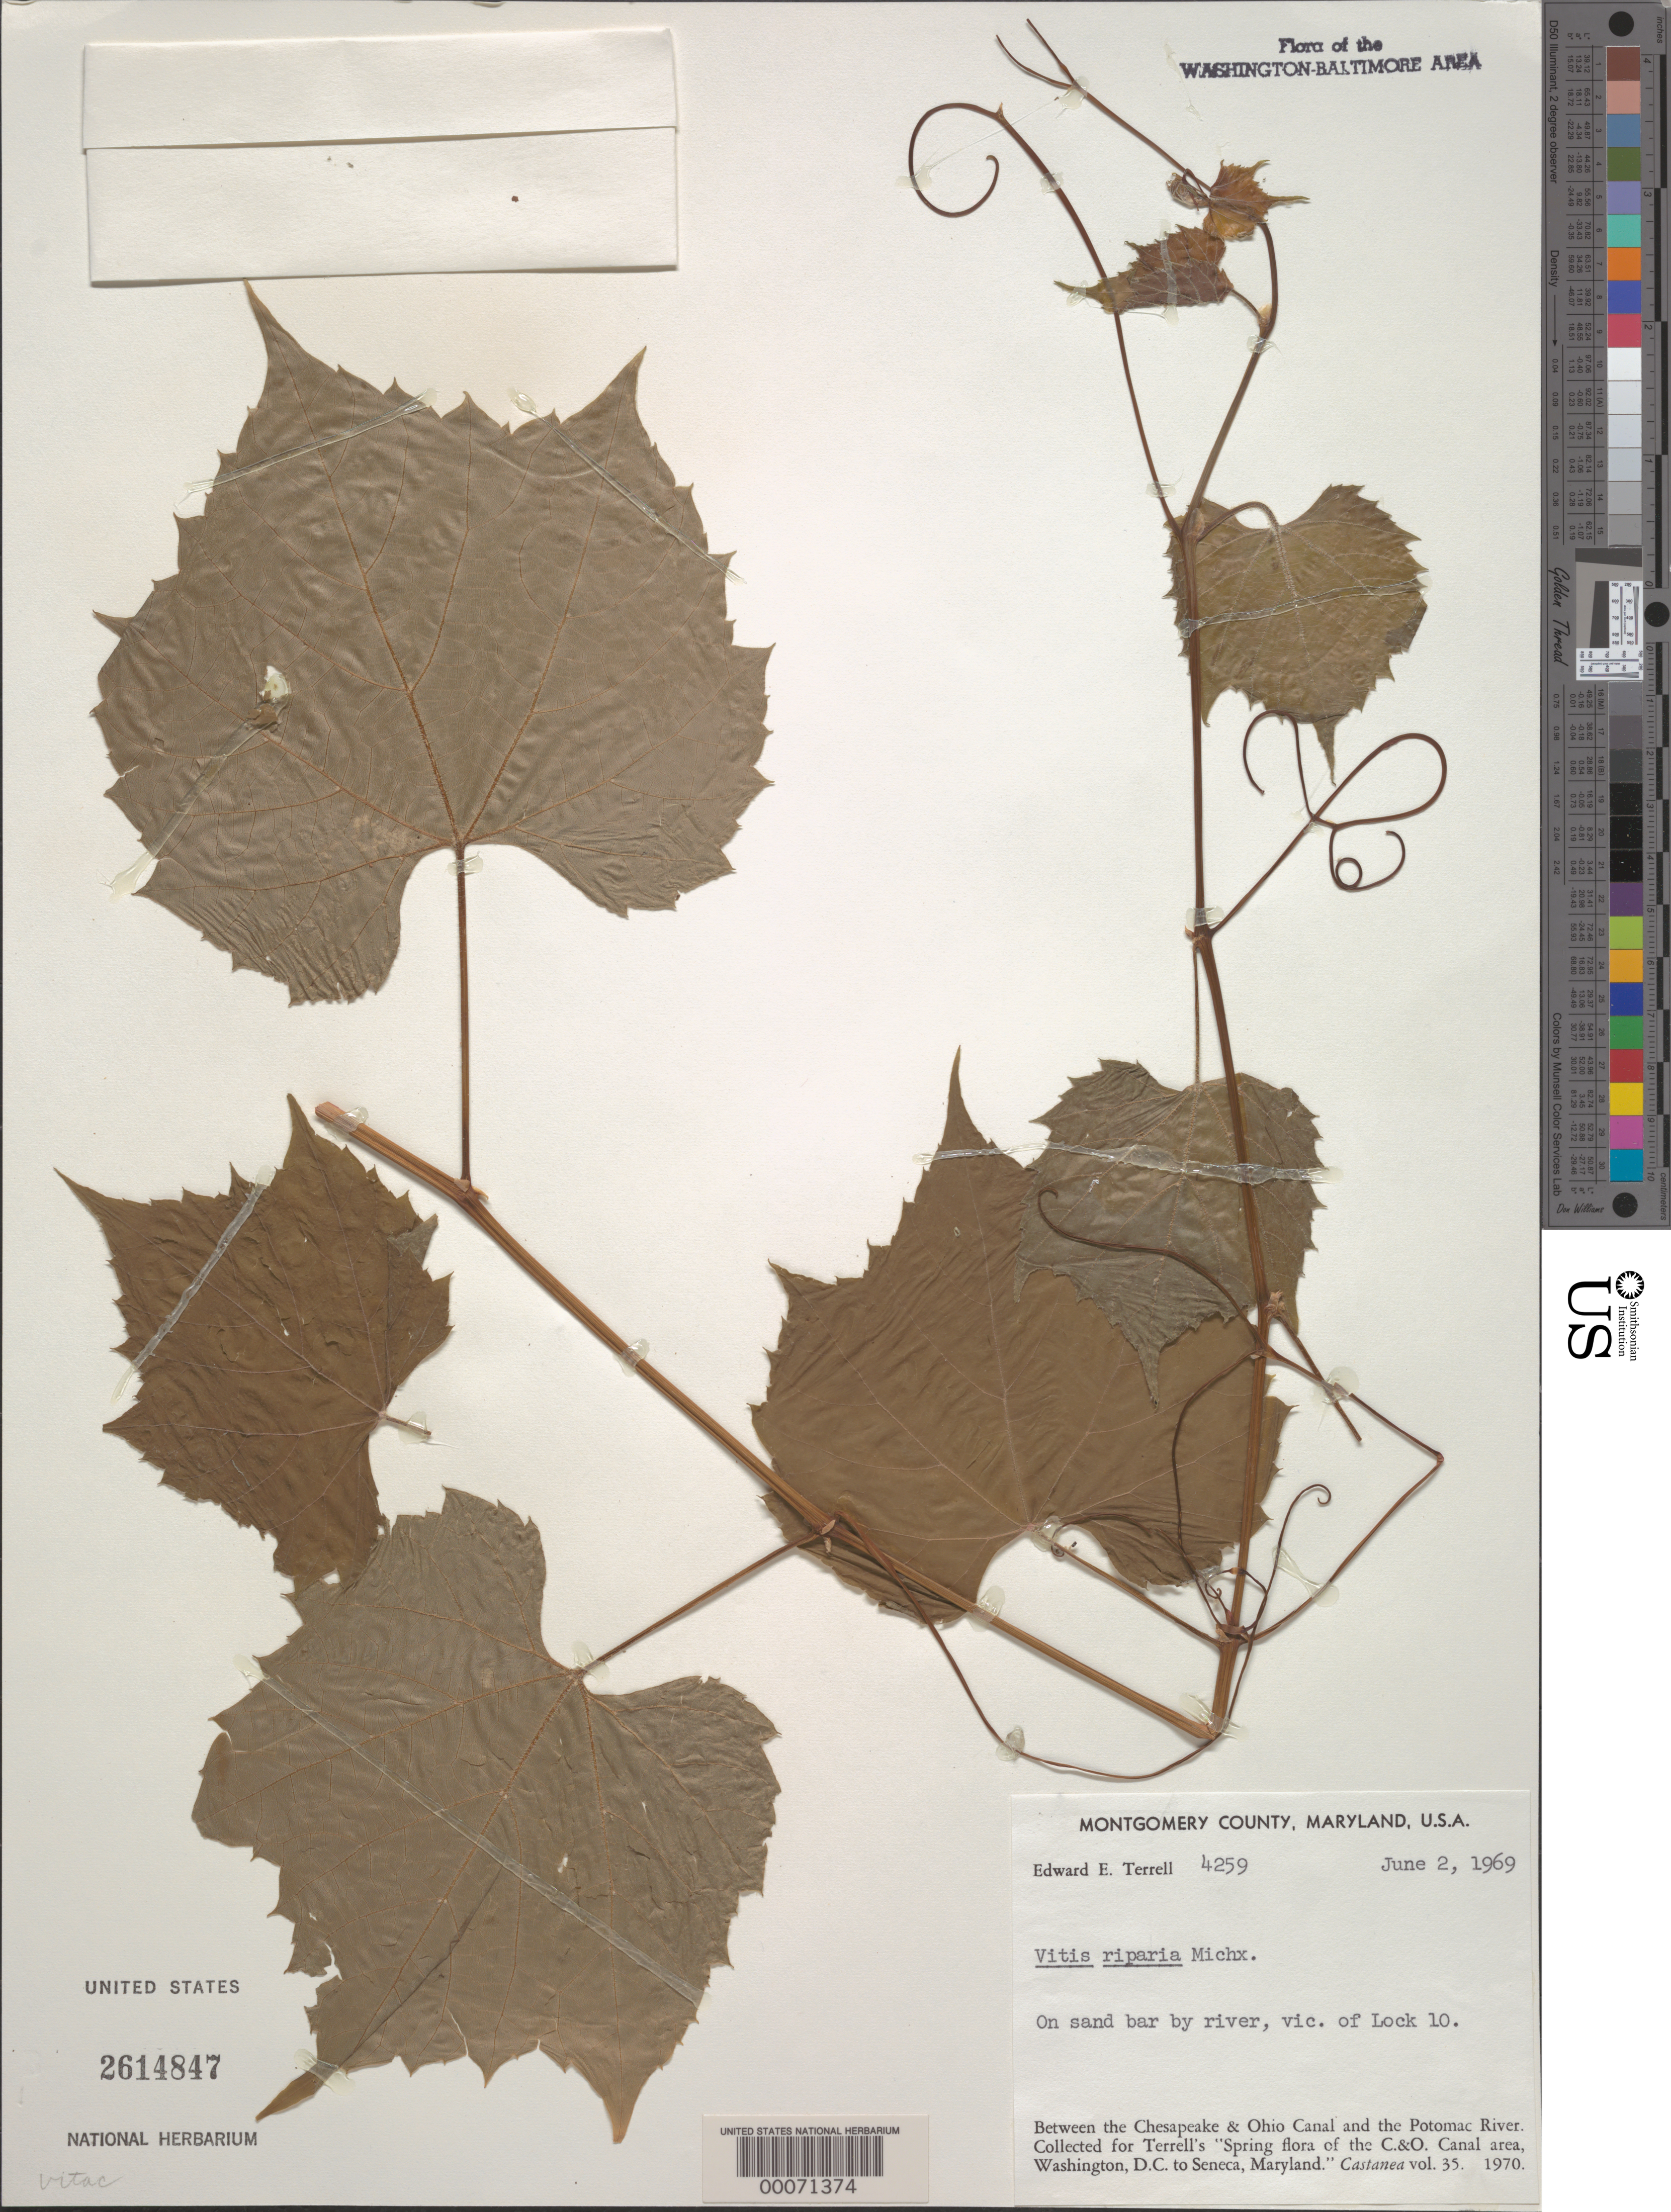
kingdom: Plantae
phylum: Tracheophyta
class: Magnoliopsida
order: Vitales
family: Vitaceae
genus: Vitis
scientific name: Vitis riparia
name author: Michx.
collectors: E. E. Terrell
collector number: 4259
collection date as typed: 02 Jun 1969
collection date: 1969-06-02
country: United States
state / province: Maryland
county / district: Montgomery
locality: Lock 10 vicinity C. & O. Canal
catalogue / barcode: US 2614847